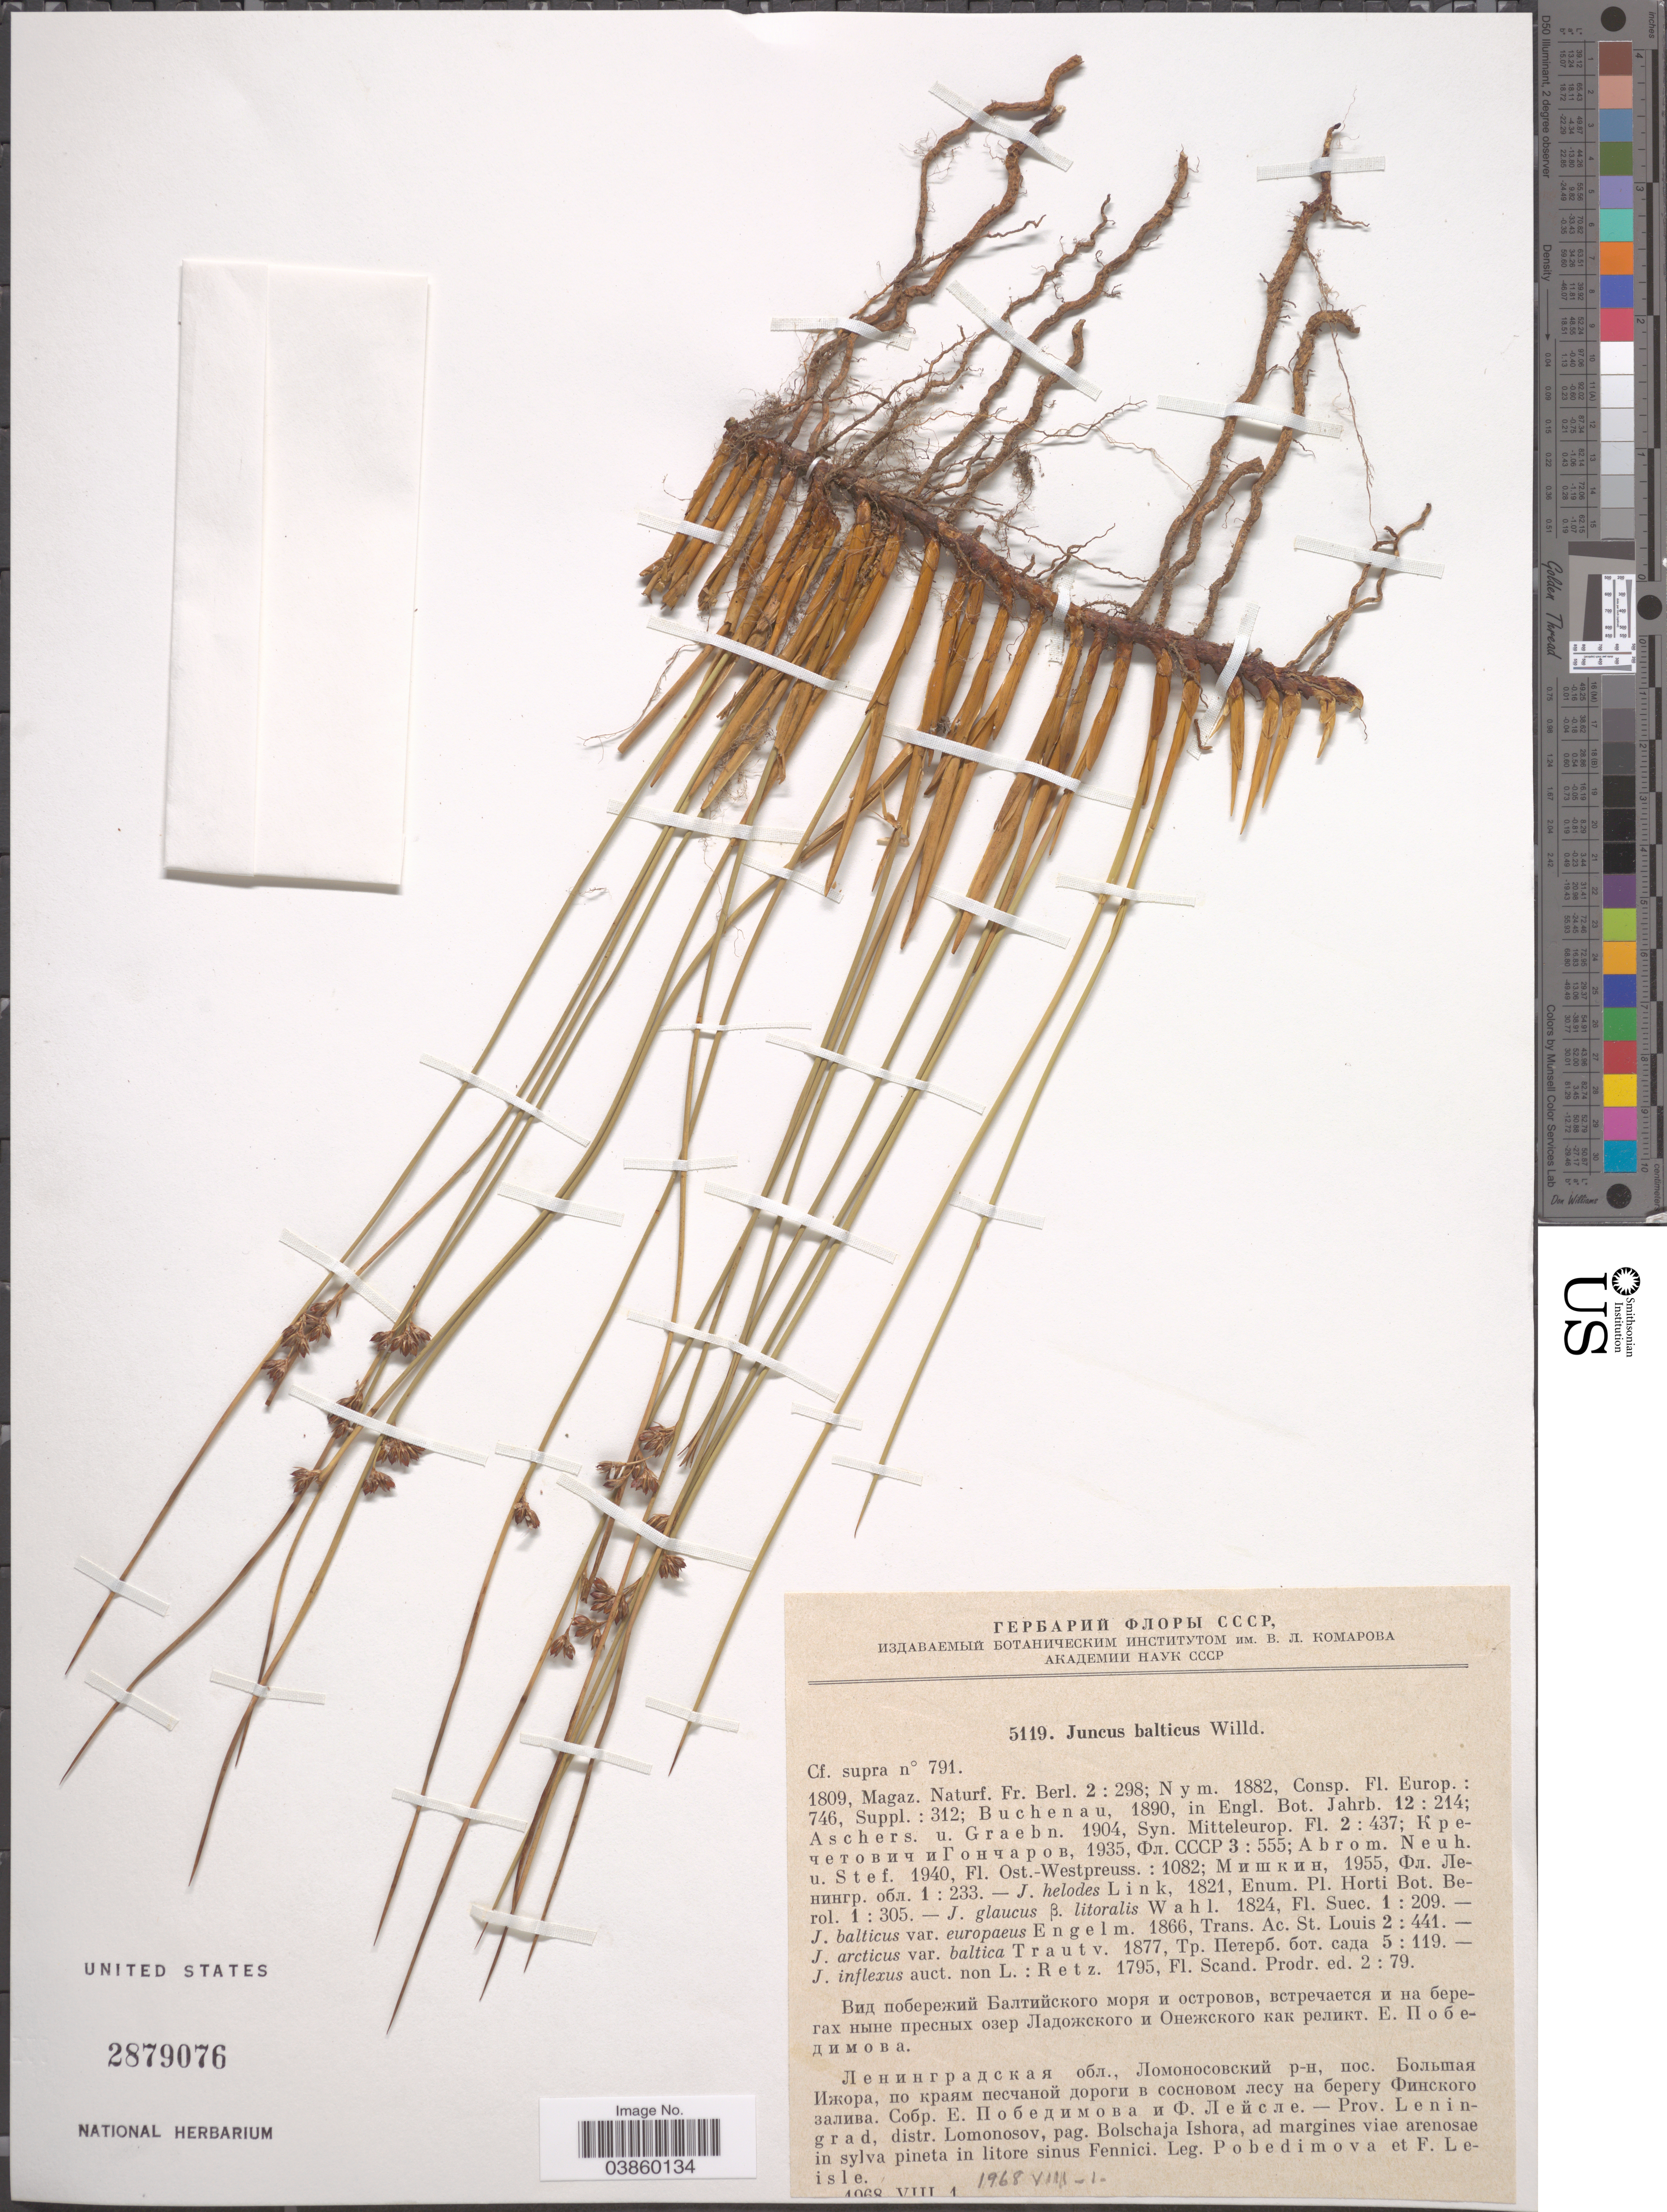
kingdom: Plantae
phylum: Tracheophyta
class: Liliopsida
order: Poales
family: Juncaceae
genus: Juncus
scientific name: Juncus balticus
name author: Willd.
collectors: E. Pobedimova & F. Leisle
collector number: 5119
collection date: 1968-08-01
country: Russian Federation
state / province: Leningrad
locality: Prov. Leningrad, distr. Lomonosov, pag. Bolschaja Ishora, ad margines viae arenosae in sylva pineta in litore sinus Fennici.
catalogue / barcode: US 2879076